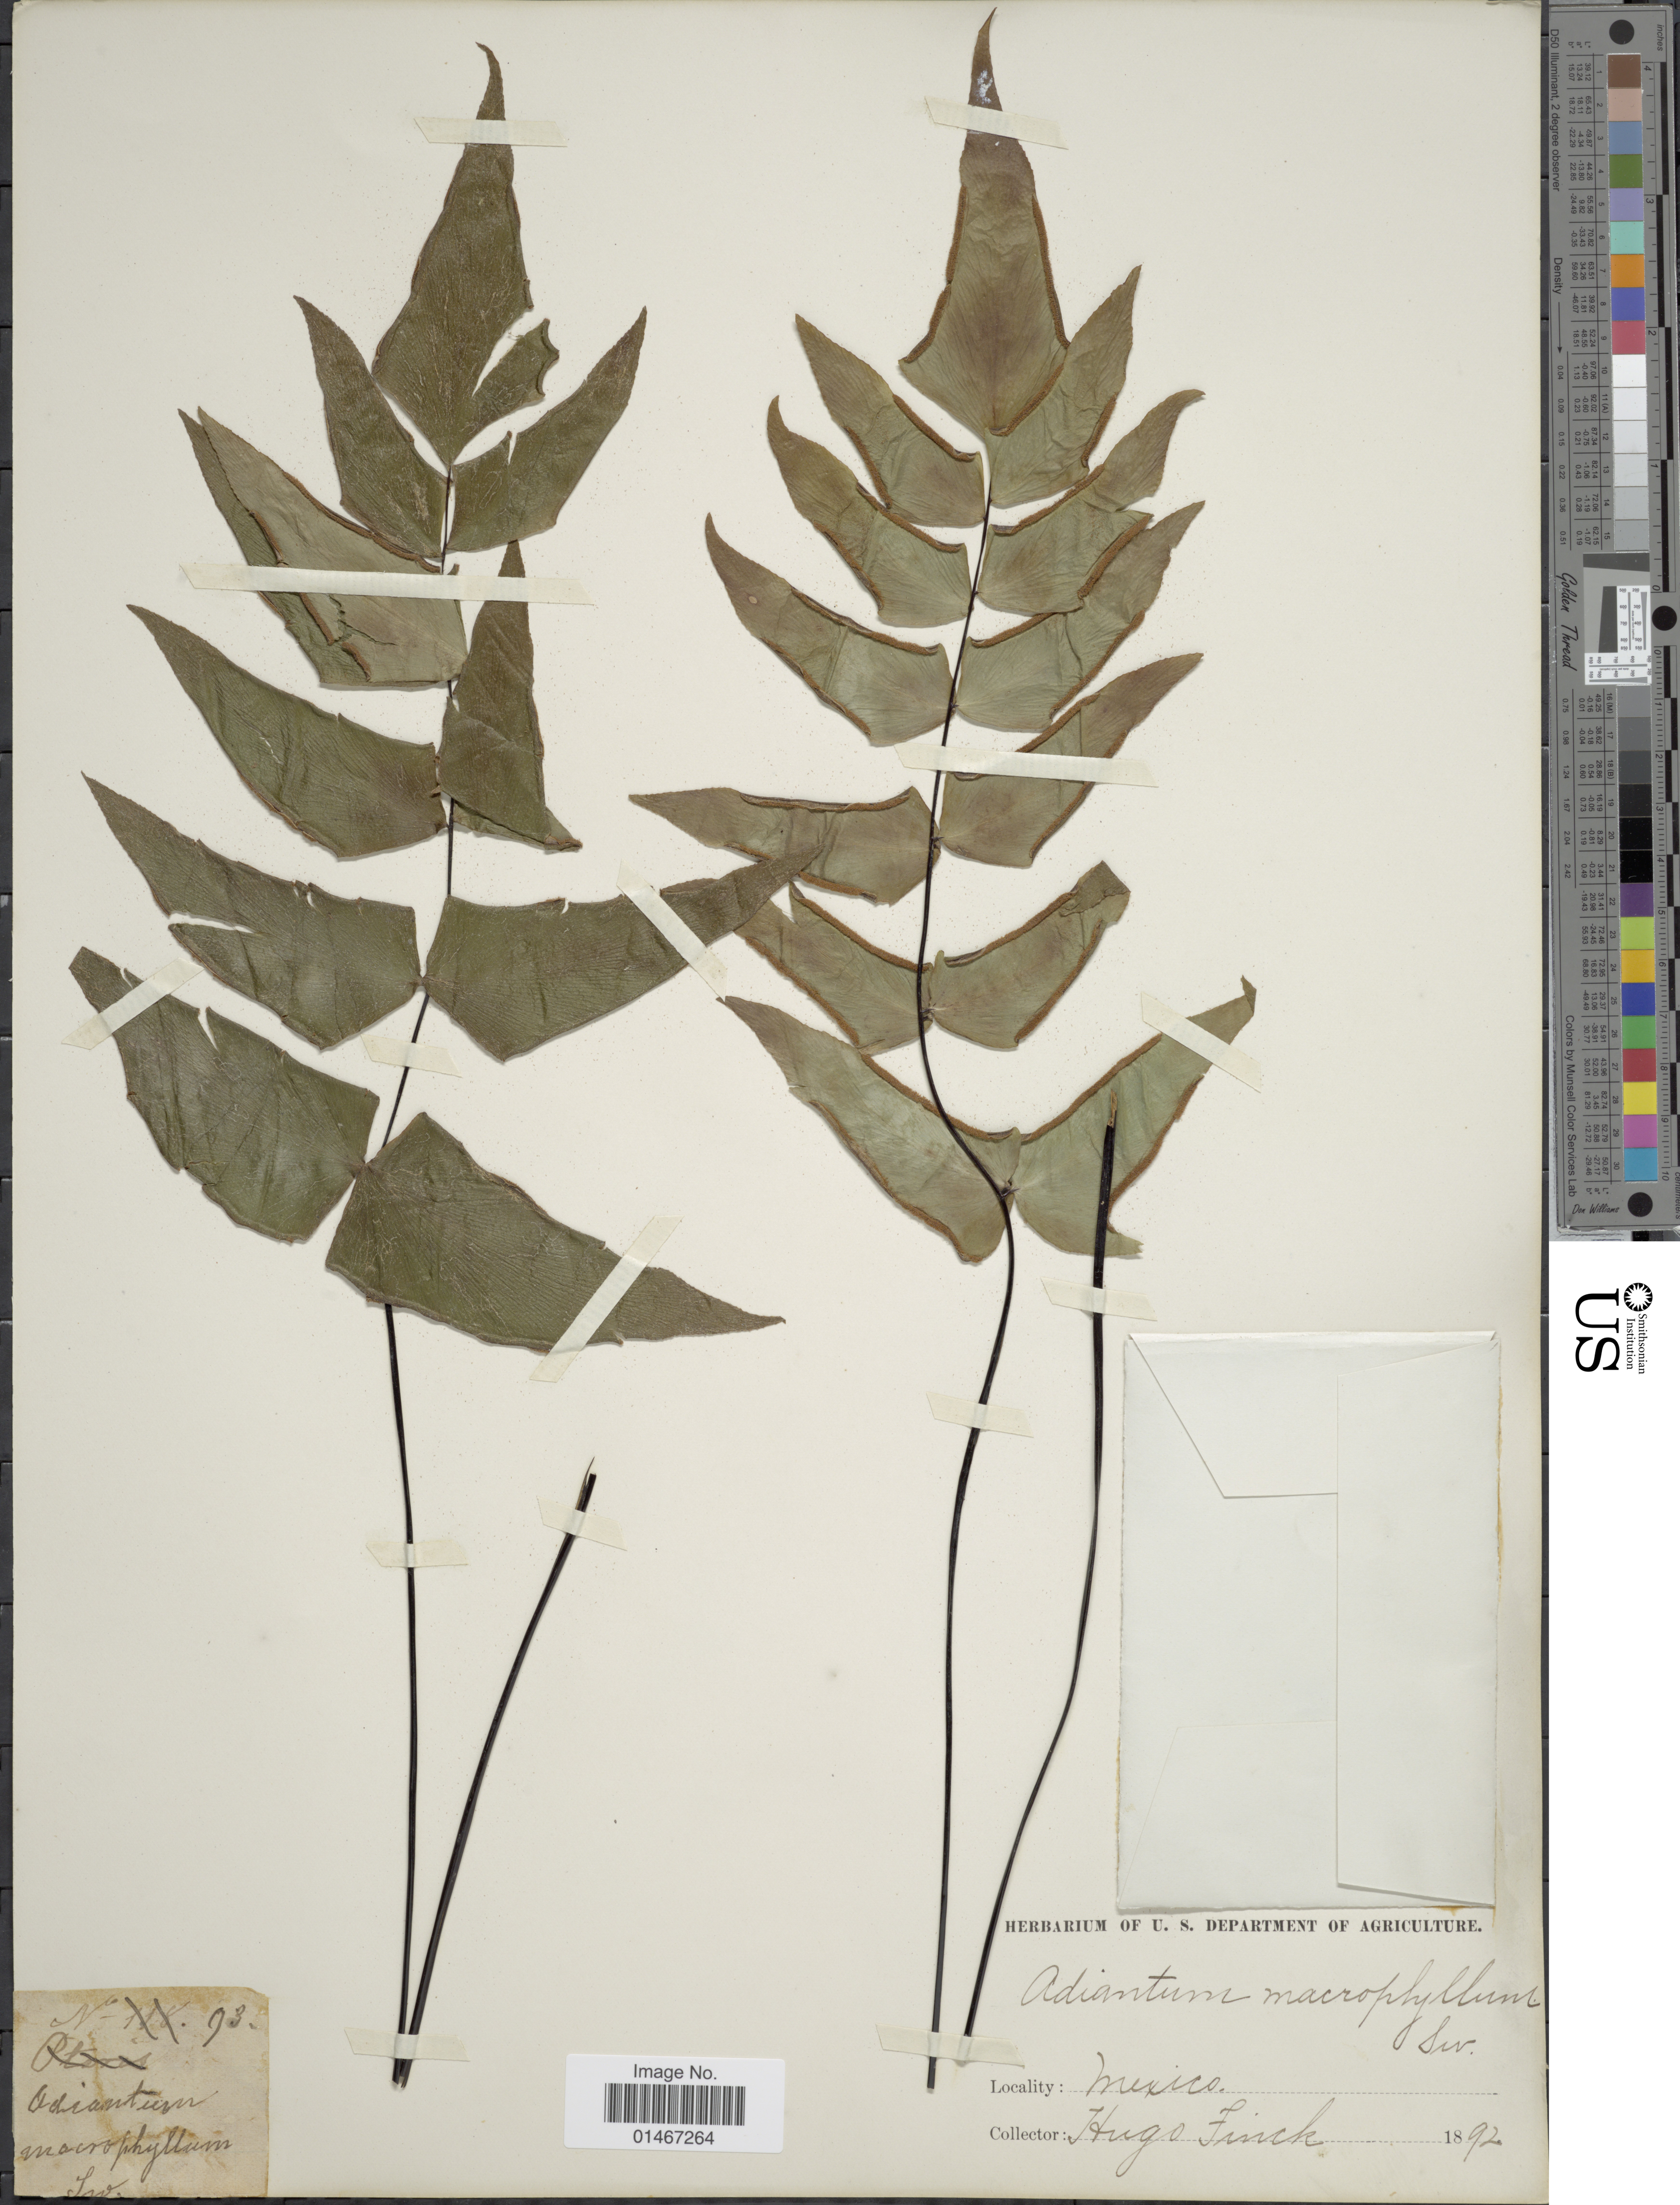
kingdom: Plantae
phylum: Tracheophyta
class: Polypodiopsida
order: Polypodiales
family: Pteridaceae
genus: Adiantum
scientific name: Adiantum macrophyllum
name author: Sw.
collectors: H. Finck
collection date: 1892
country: Mexico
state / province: México